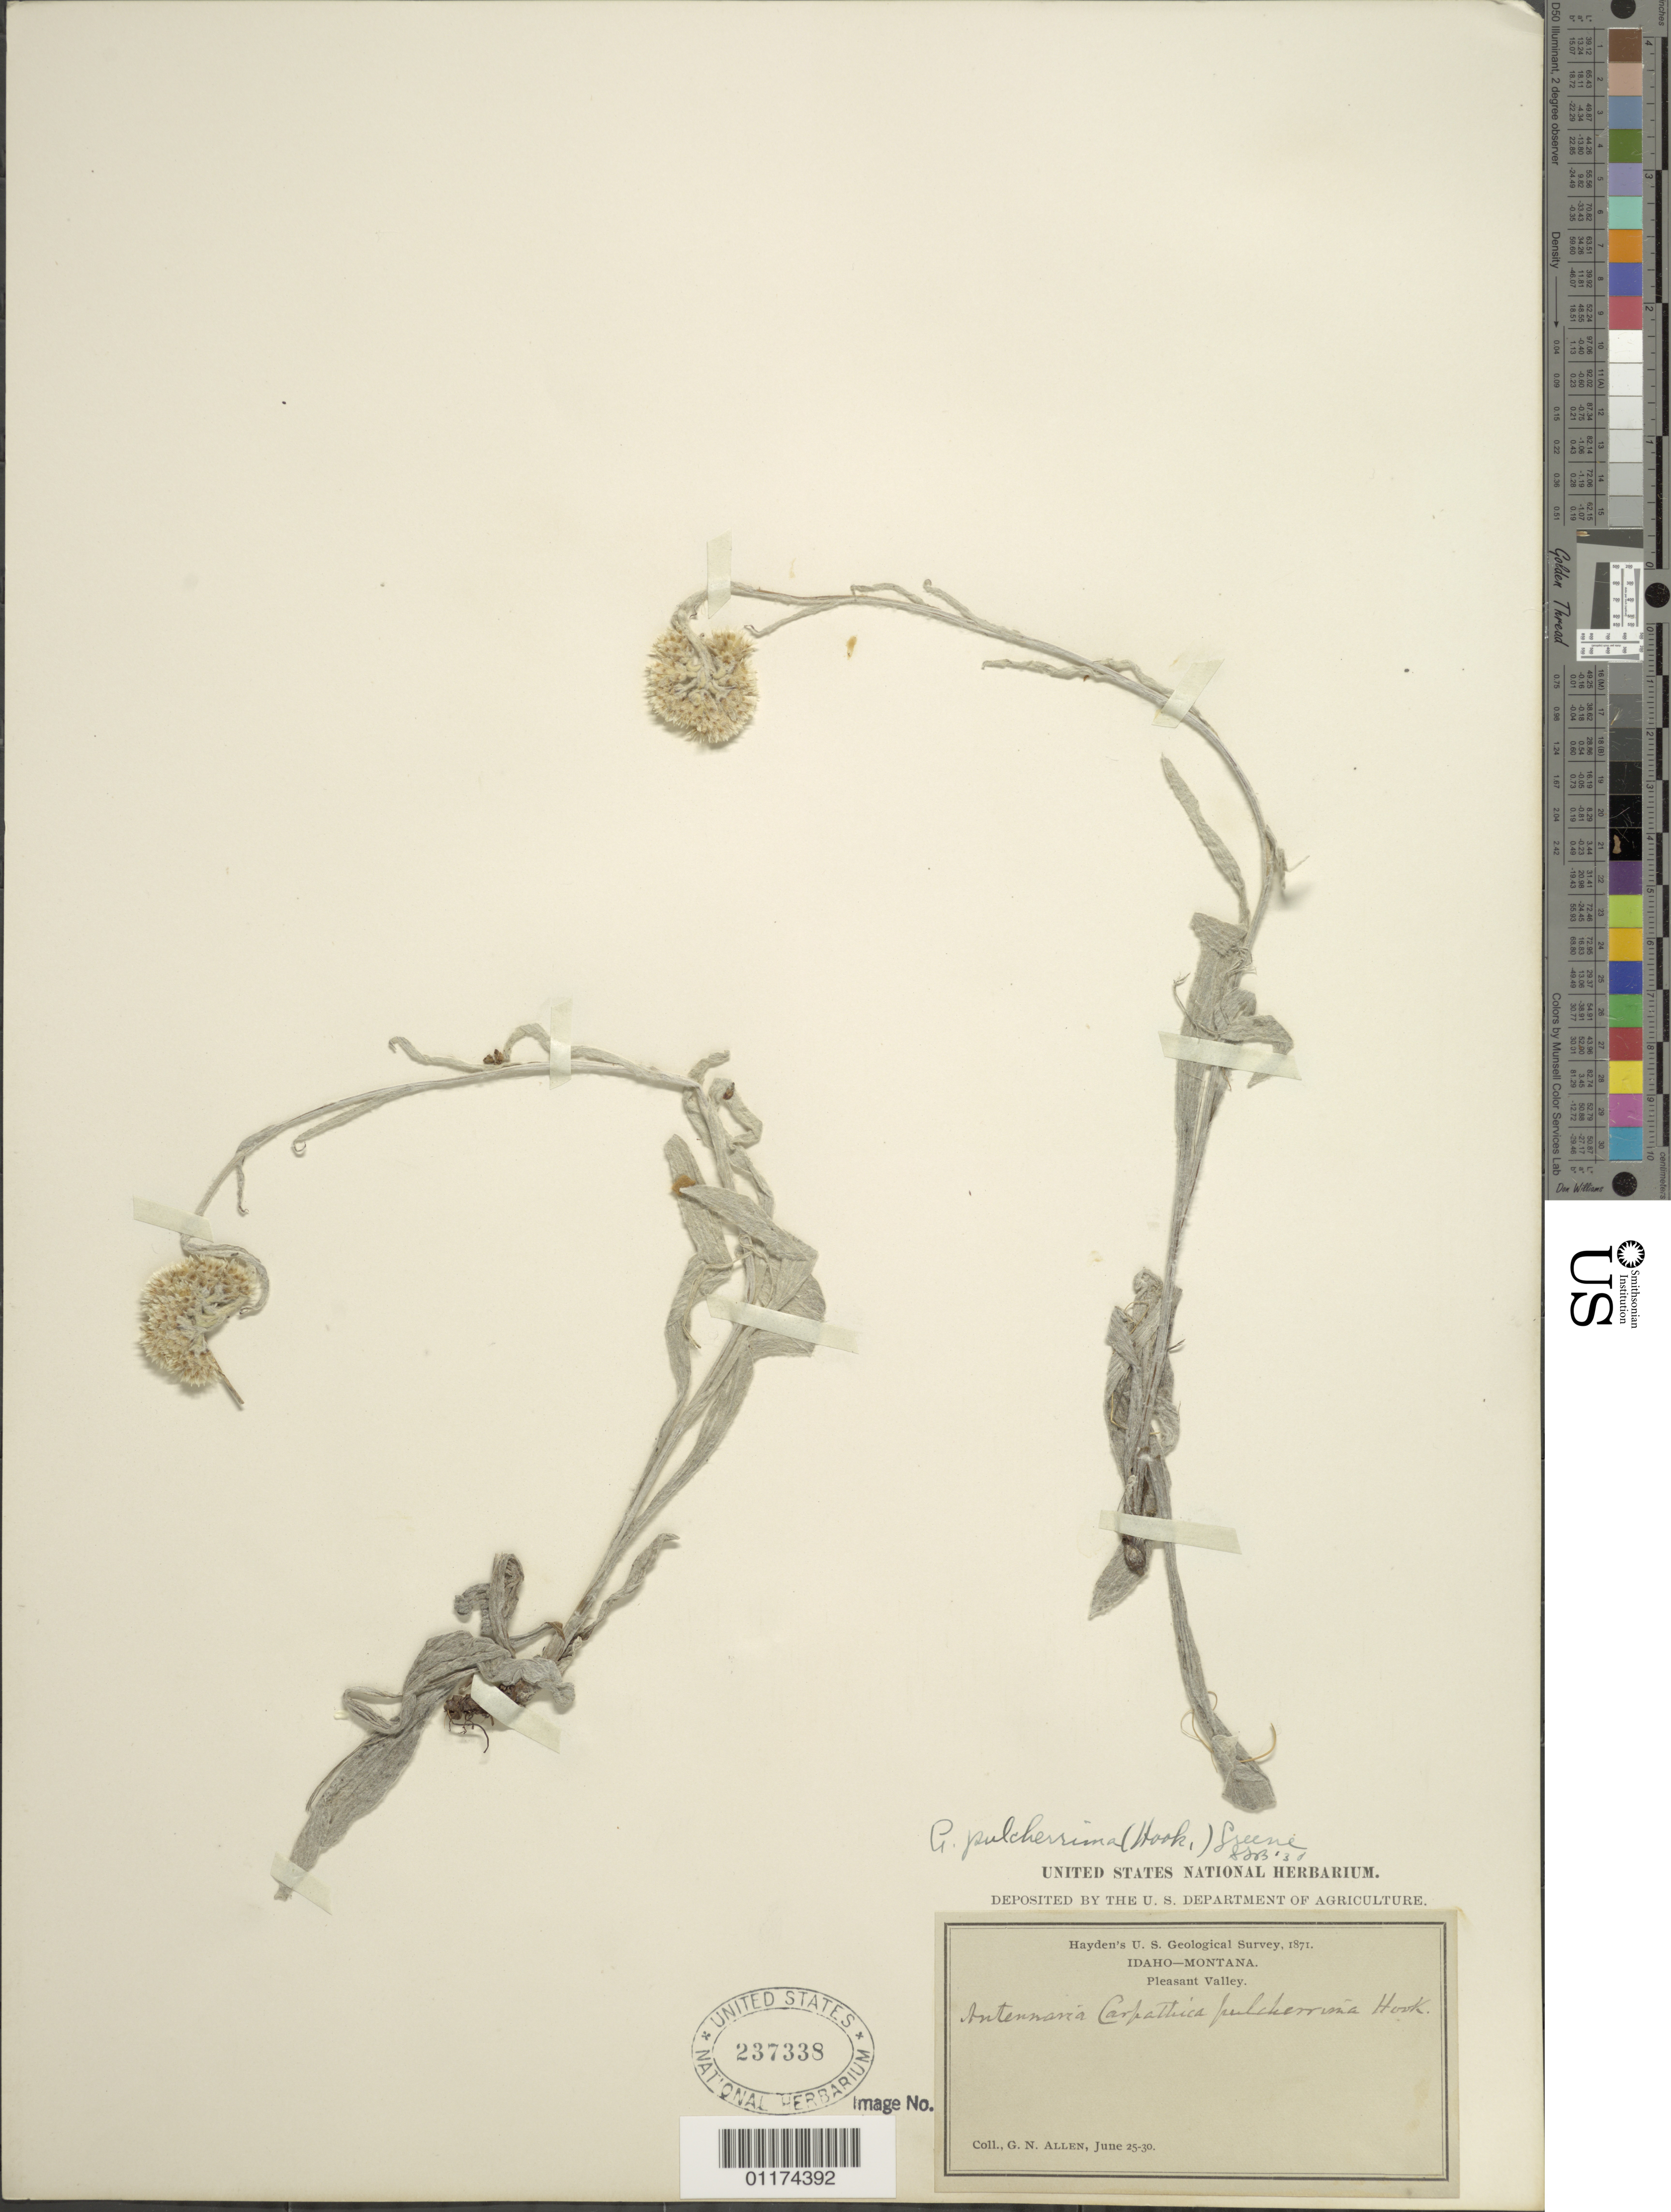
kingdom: Plantae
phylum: Tracheophyta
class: Magnoliopsida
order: Asterales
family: Asteraceae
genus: Antennaria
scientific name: Antennaria pulcherrima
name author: (Hook.) Greene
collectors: G. N. Allen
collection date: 1871-06-25/1871-06-30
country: United States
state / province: Idaho / Montana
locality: Pleasant Valley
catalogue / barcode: US 237338